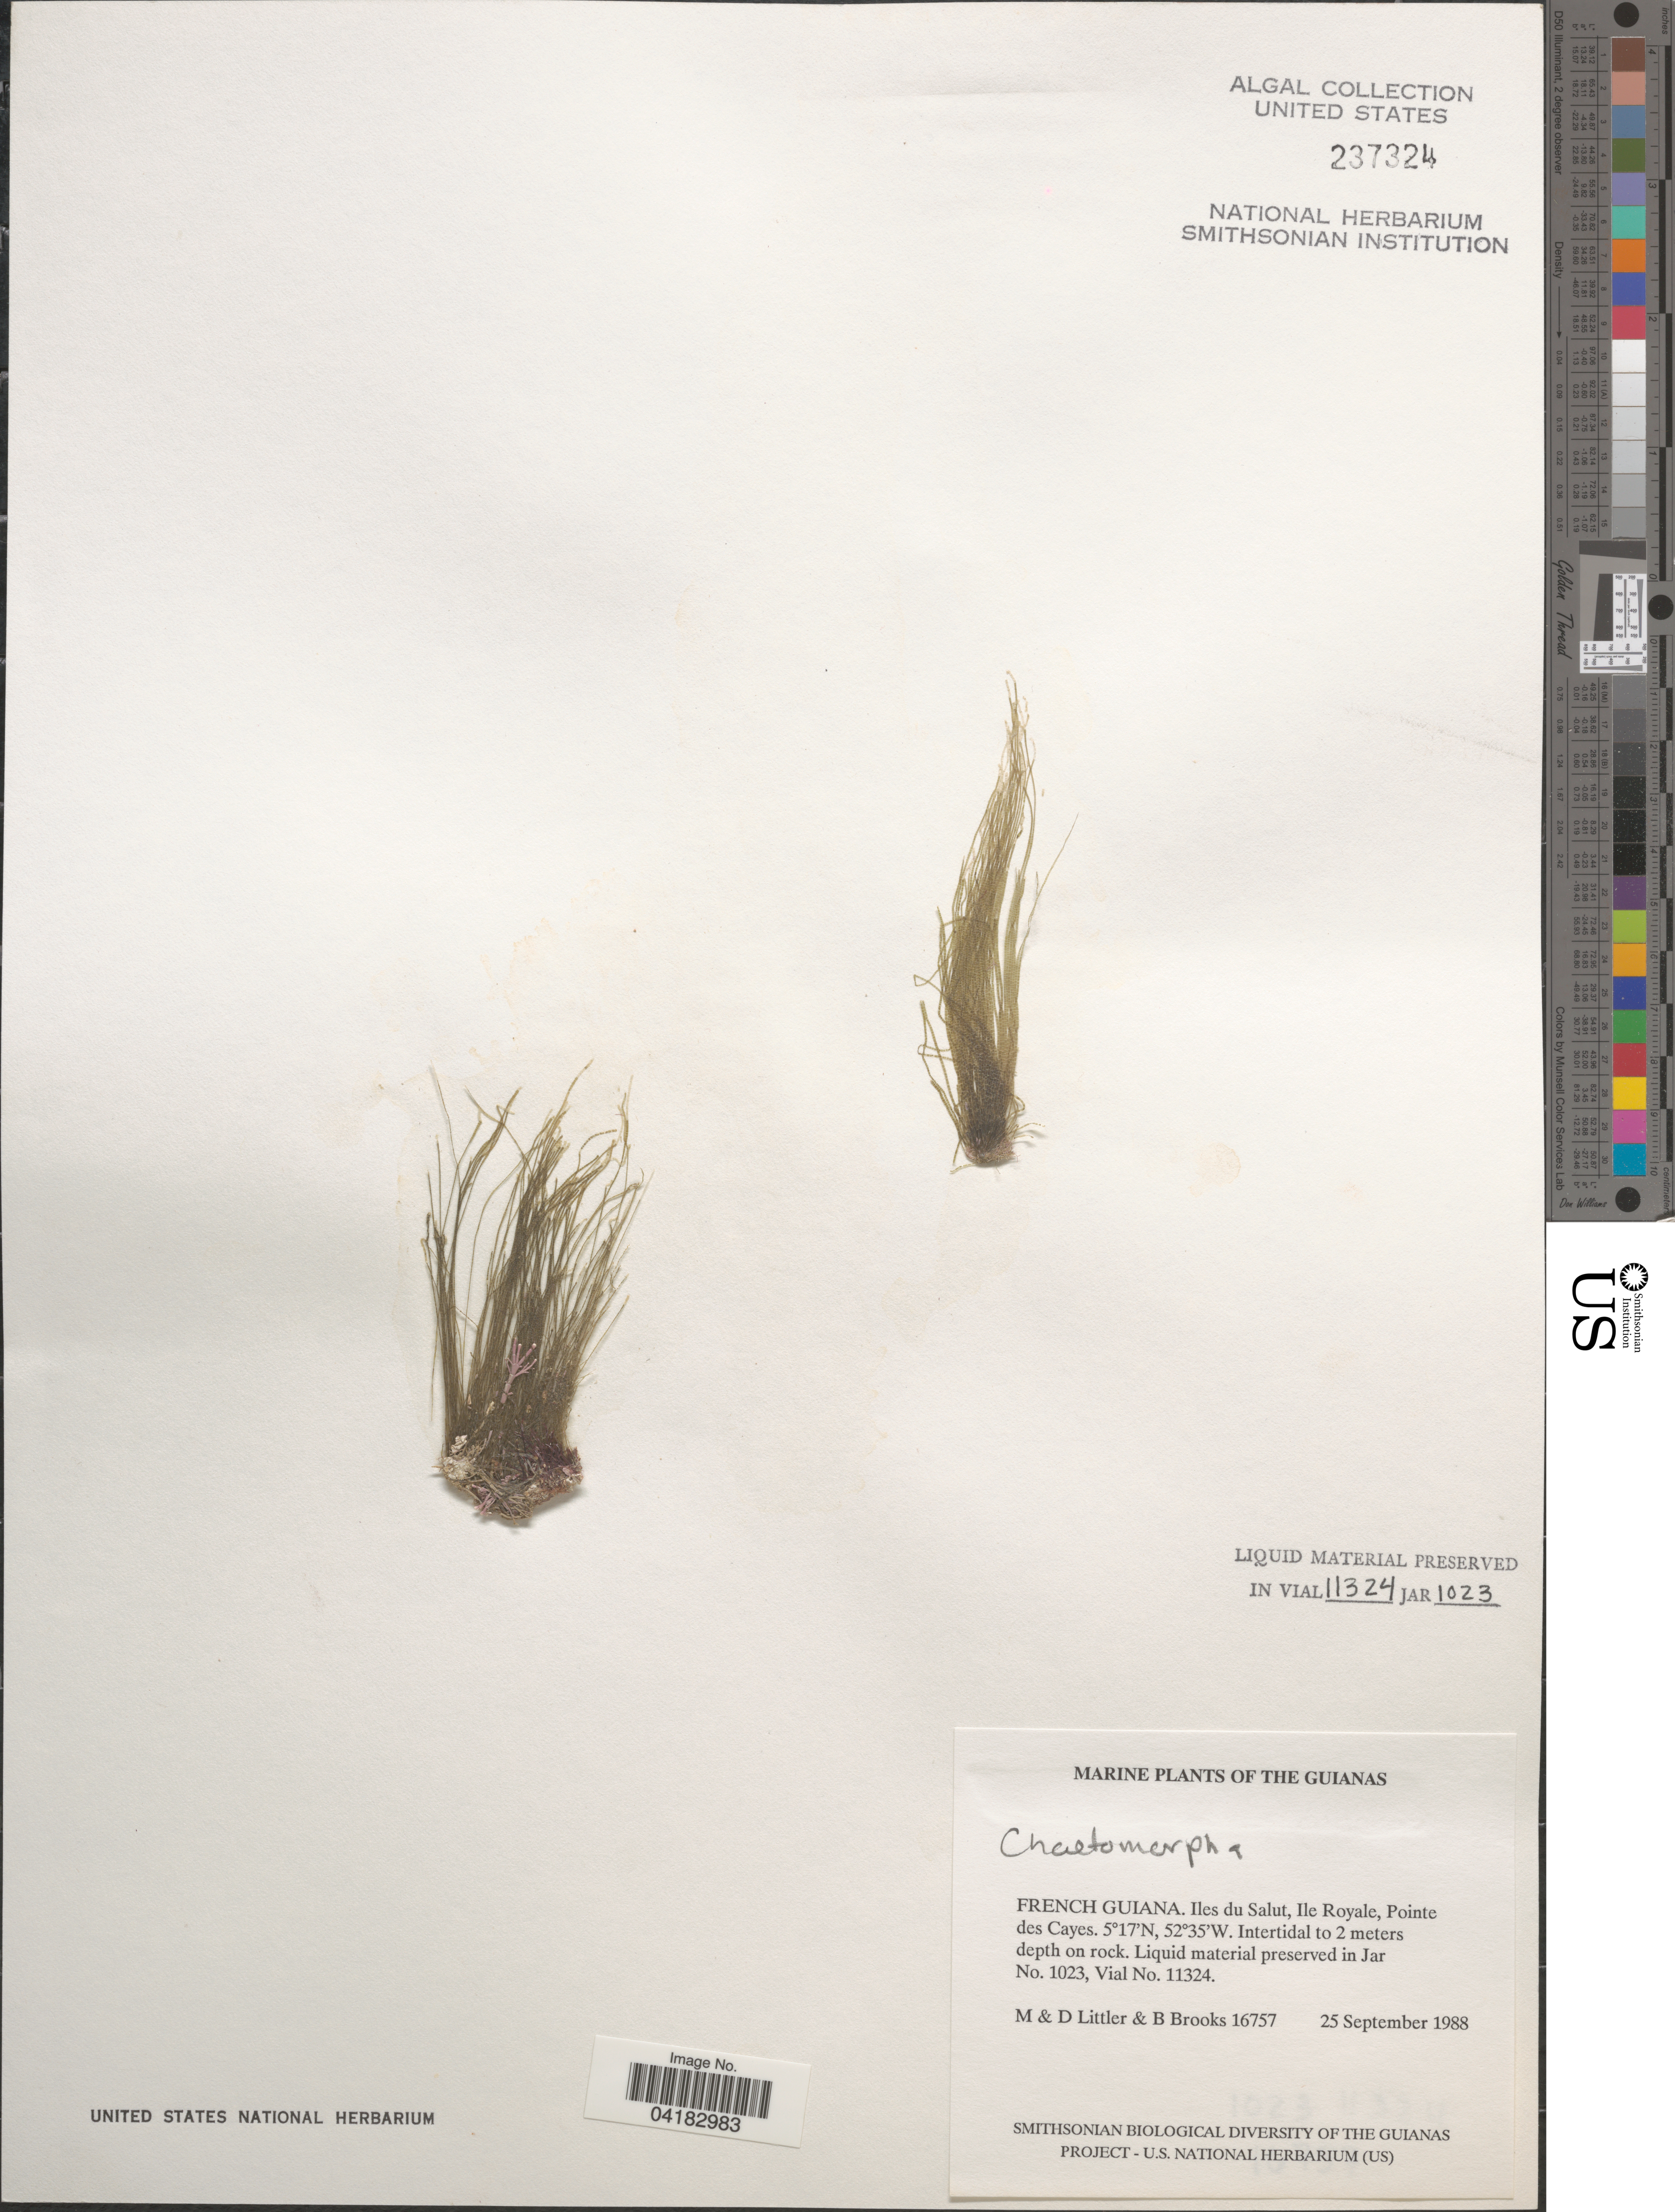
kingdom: Plantae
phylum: Chlorophyta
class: Ulvophyceae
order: Cladophorales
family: Cladophoraceae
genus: Chaetomorpha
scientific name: Chaetomorpha sp.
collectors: M. Littler, D. S. Littler & B. Brooks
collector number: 16757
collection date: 1988-09-25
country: French Guiana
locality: The Guianas. Iles du Salut, Ile Royale, Pointe des Cayes.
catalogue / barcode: US 237324